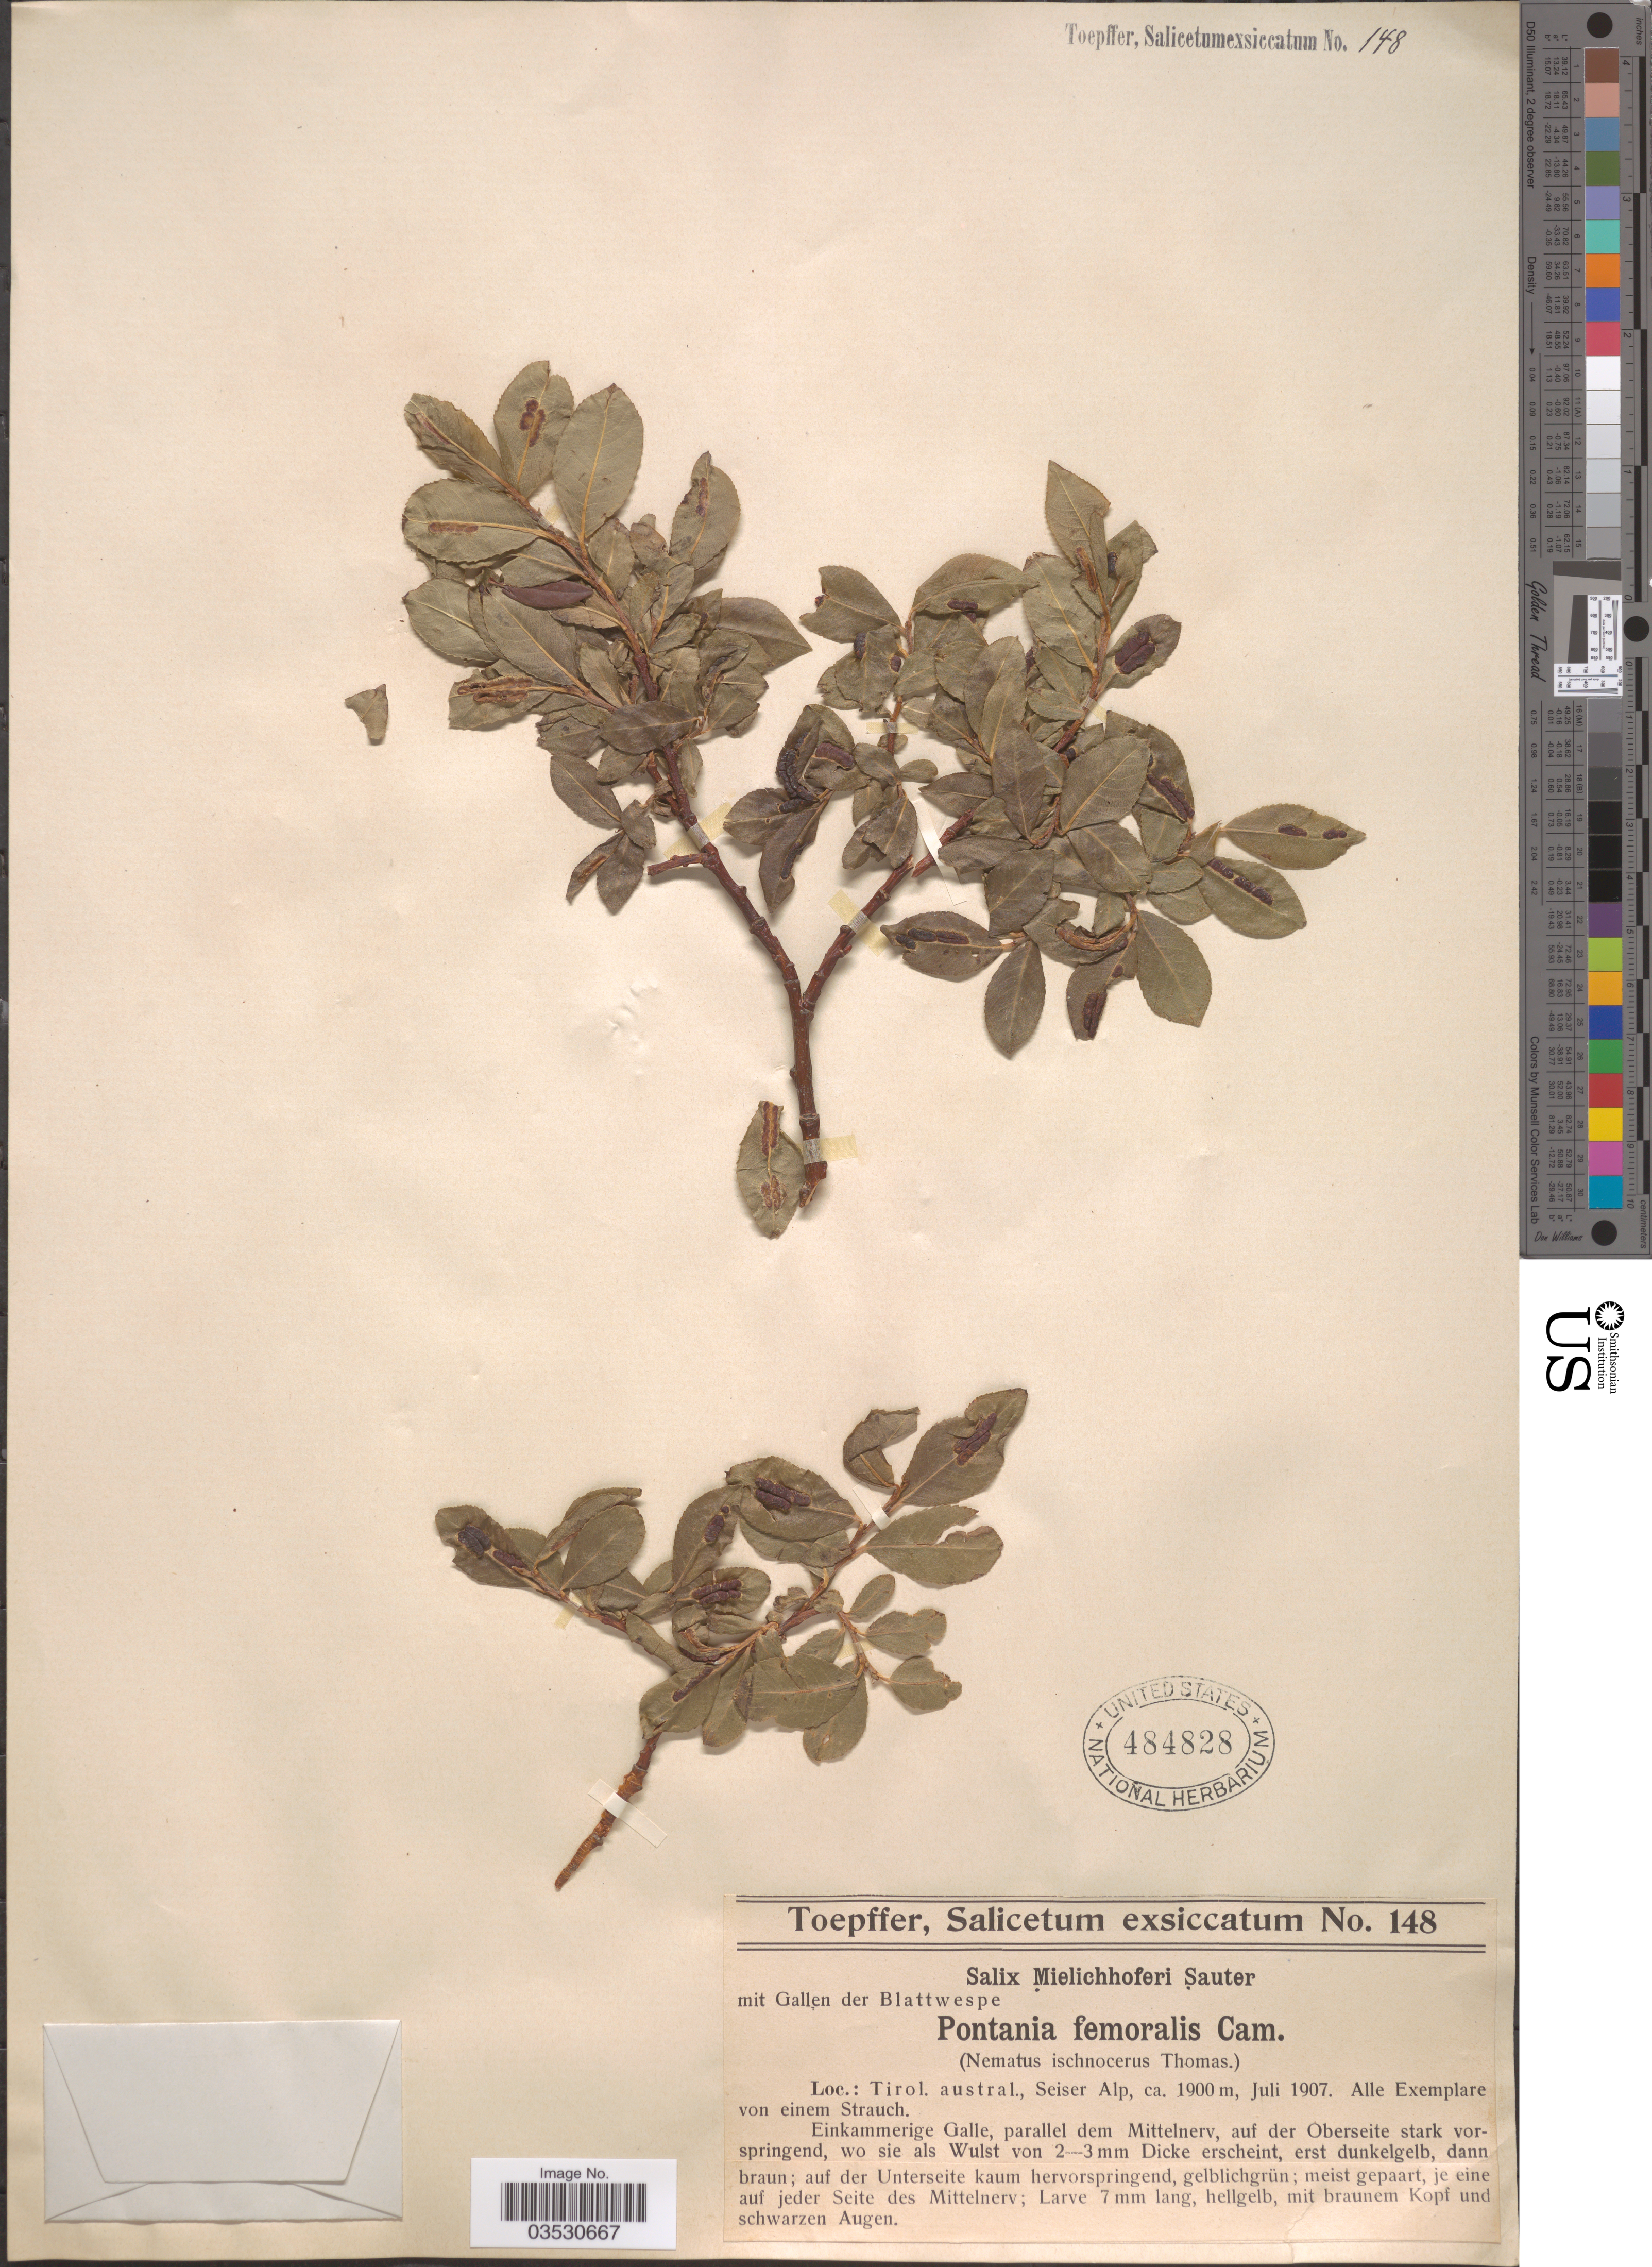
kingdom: Plantae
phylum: Tracheophyta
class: Magnoliopsida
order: Malpighiales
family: Salicaceae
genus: Salix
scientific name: Salix mielichoferi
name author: Tausch ex Andersson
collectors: A. Toepffer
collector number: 148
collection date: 1907-07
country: Austria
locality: Tirol. austral., Seiser Alp.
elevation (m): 1900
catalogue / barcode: US 484828